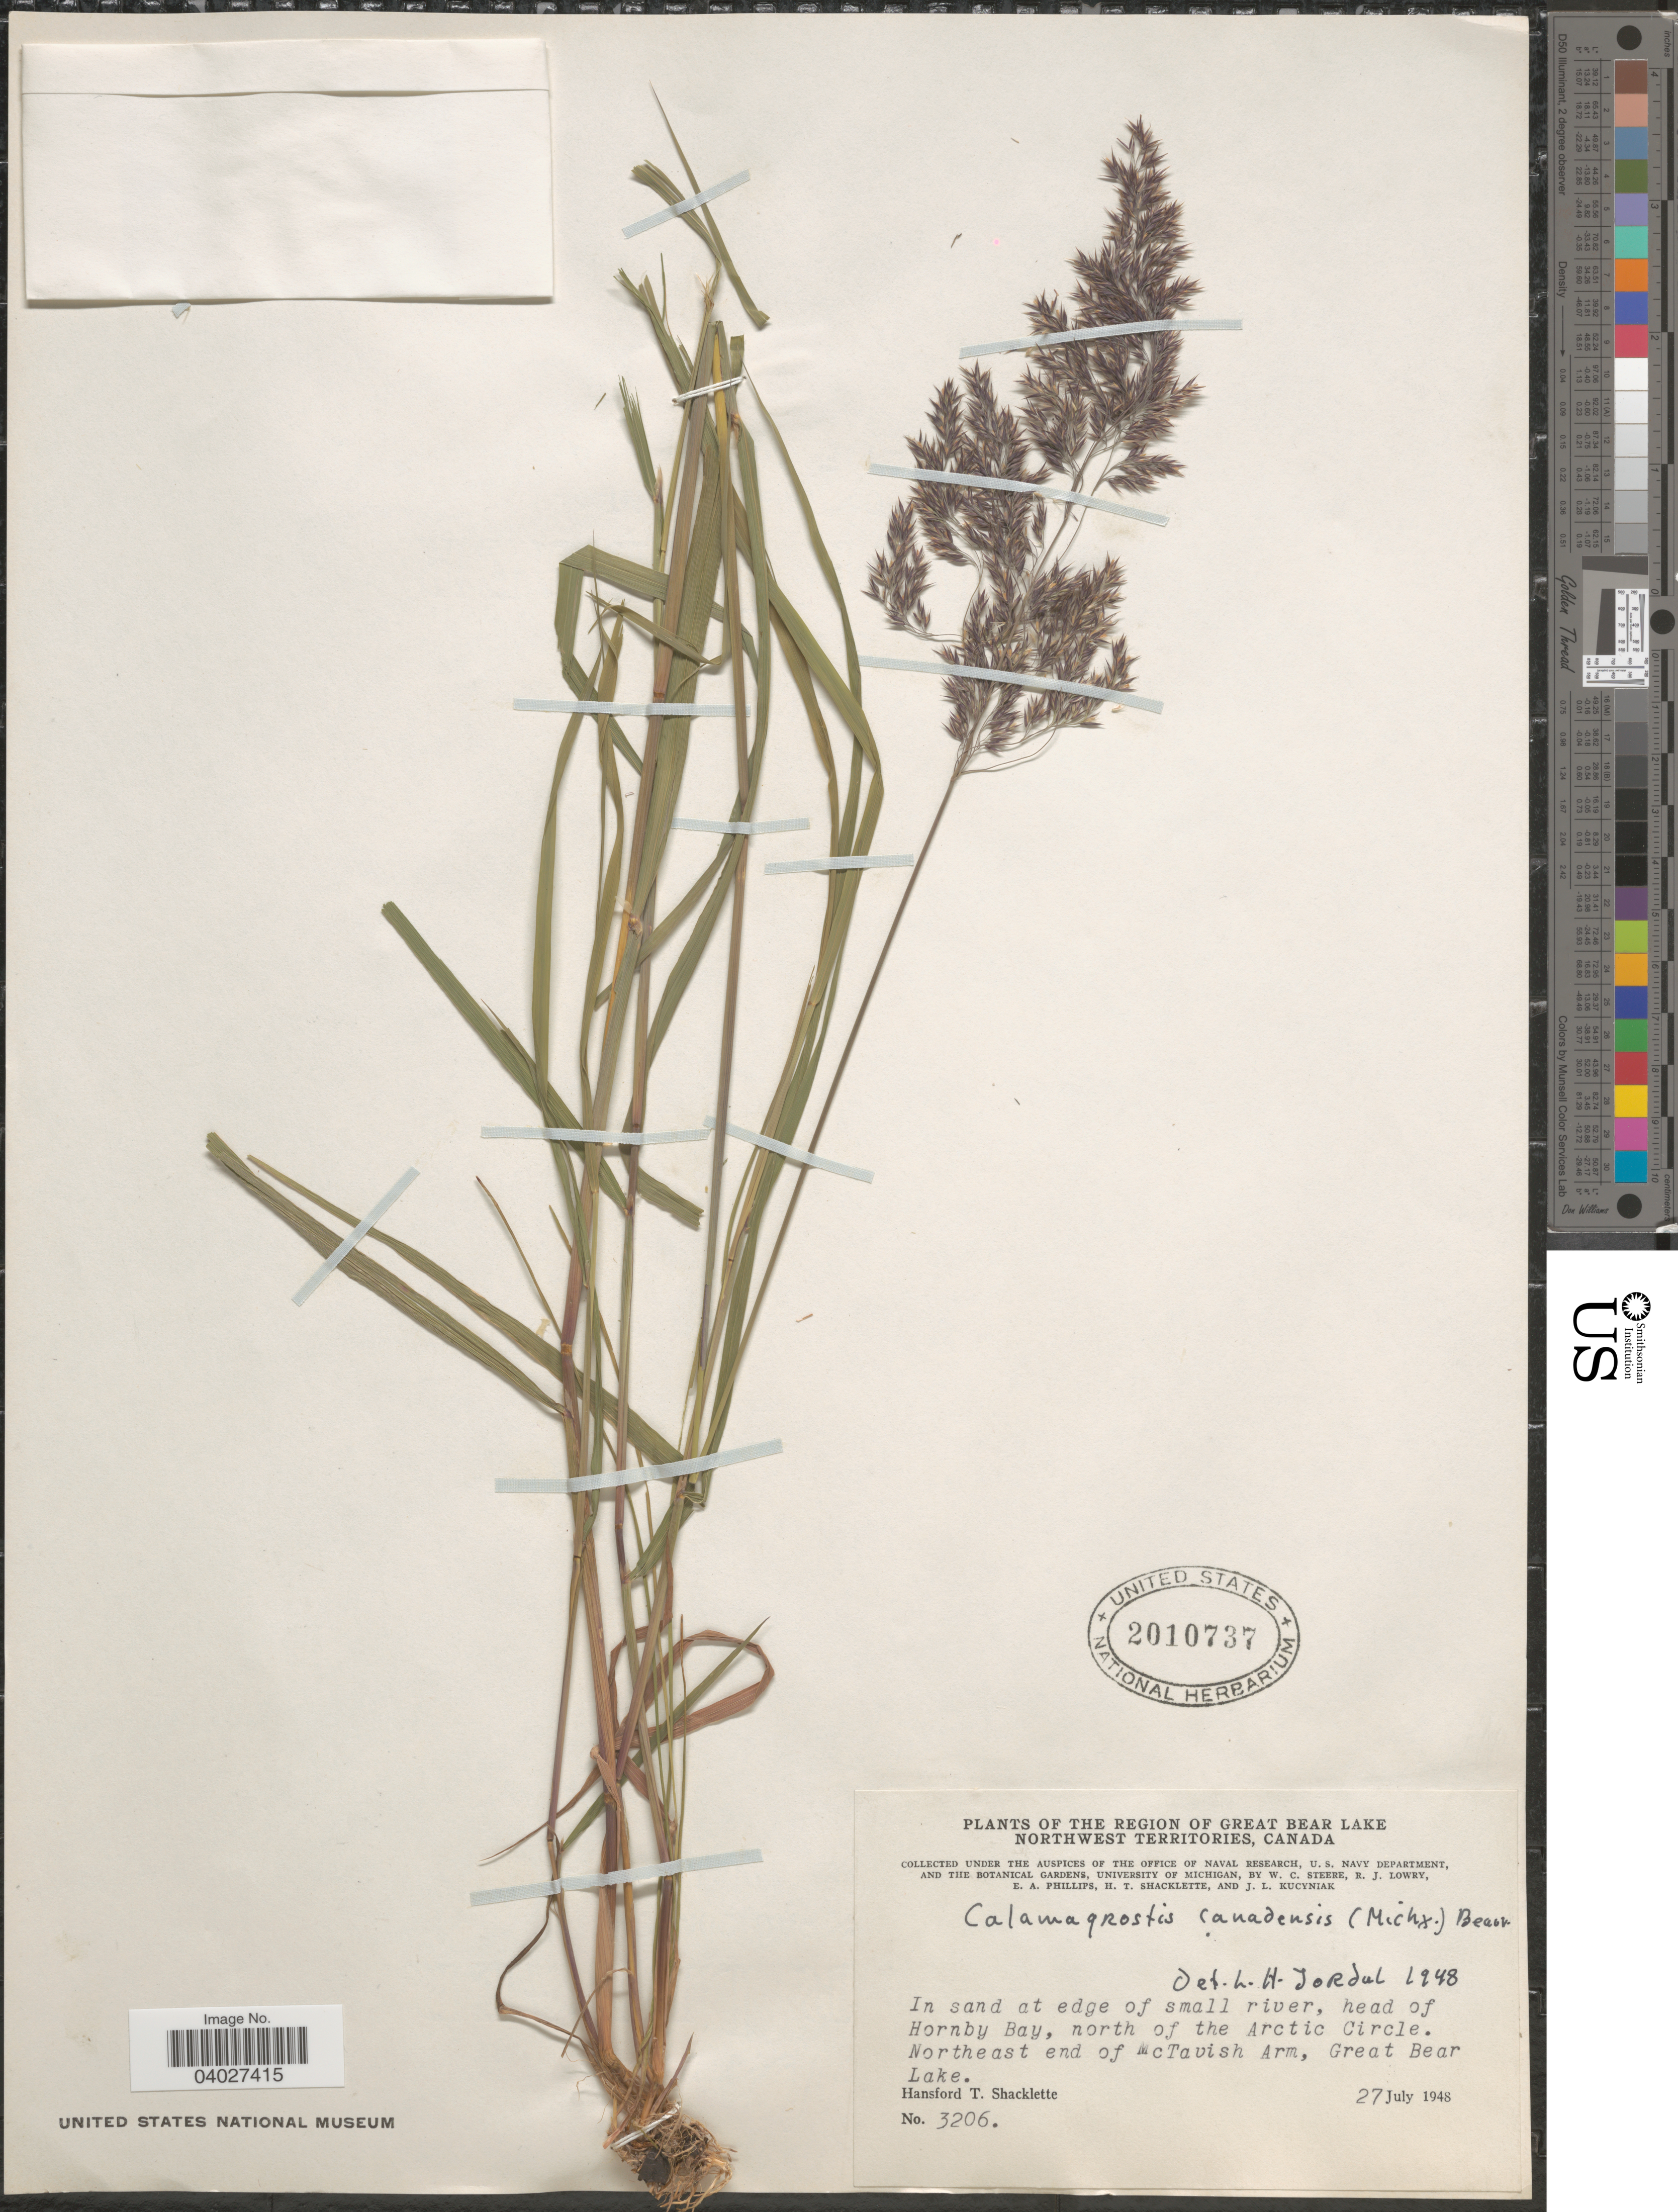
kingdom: Plantae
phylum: Tracheophyta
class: Liliopsida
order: Poales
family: Poaceae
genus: Calamagrostis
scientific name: Calamagrostis canadensis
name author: (Michx.) P. Beauv.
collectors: H. Shacklette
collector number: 3206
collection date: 1948-07-27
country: Canada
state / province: Northwest Territories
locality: The Region of Great Bear Lake. In sand at edge of small river, head of Hornby Bay, north of the Arctic Circle. Northeast end of McTavish Arm, Great Bear Lake.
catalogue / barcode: US 2010737